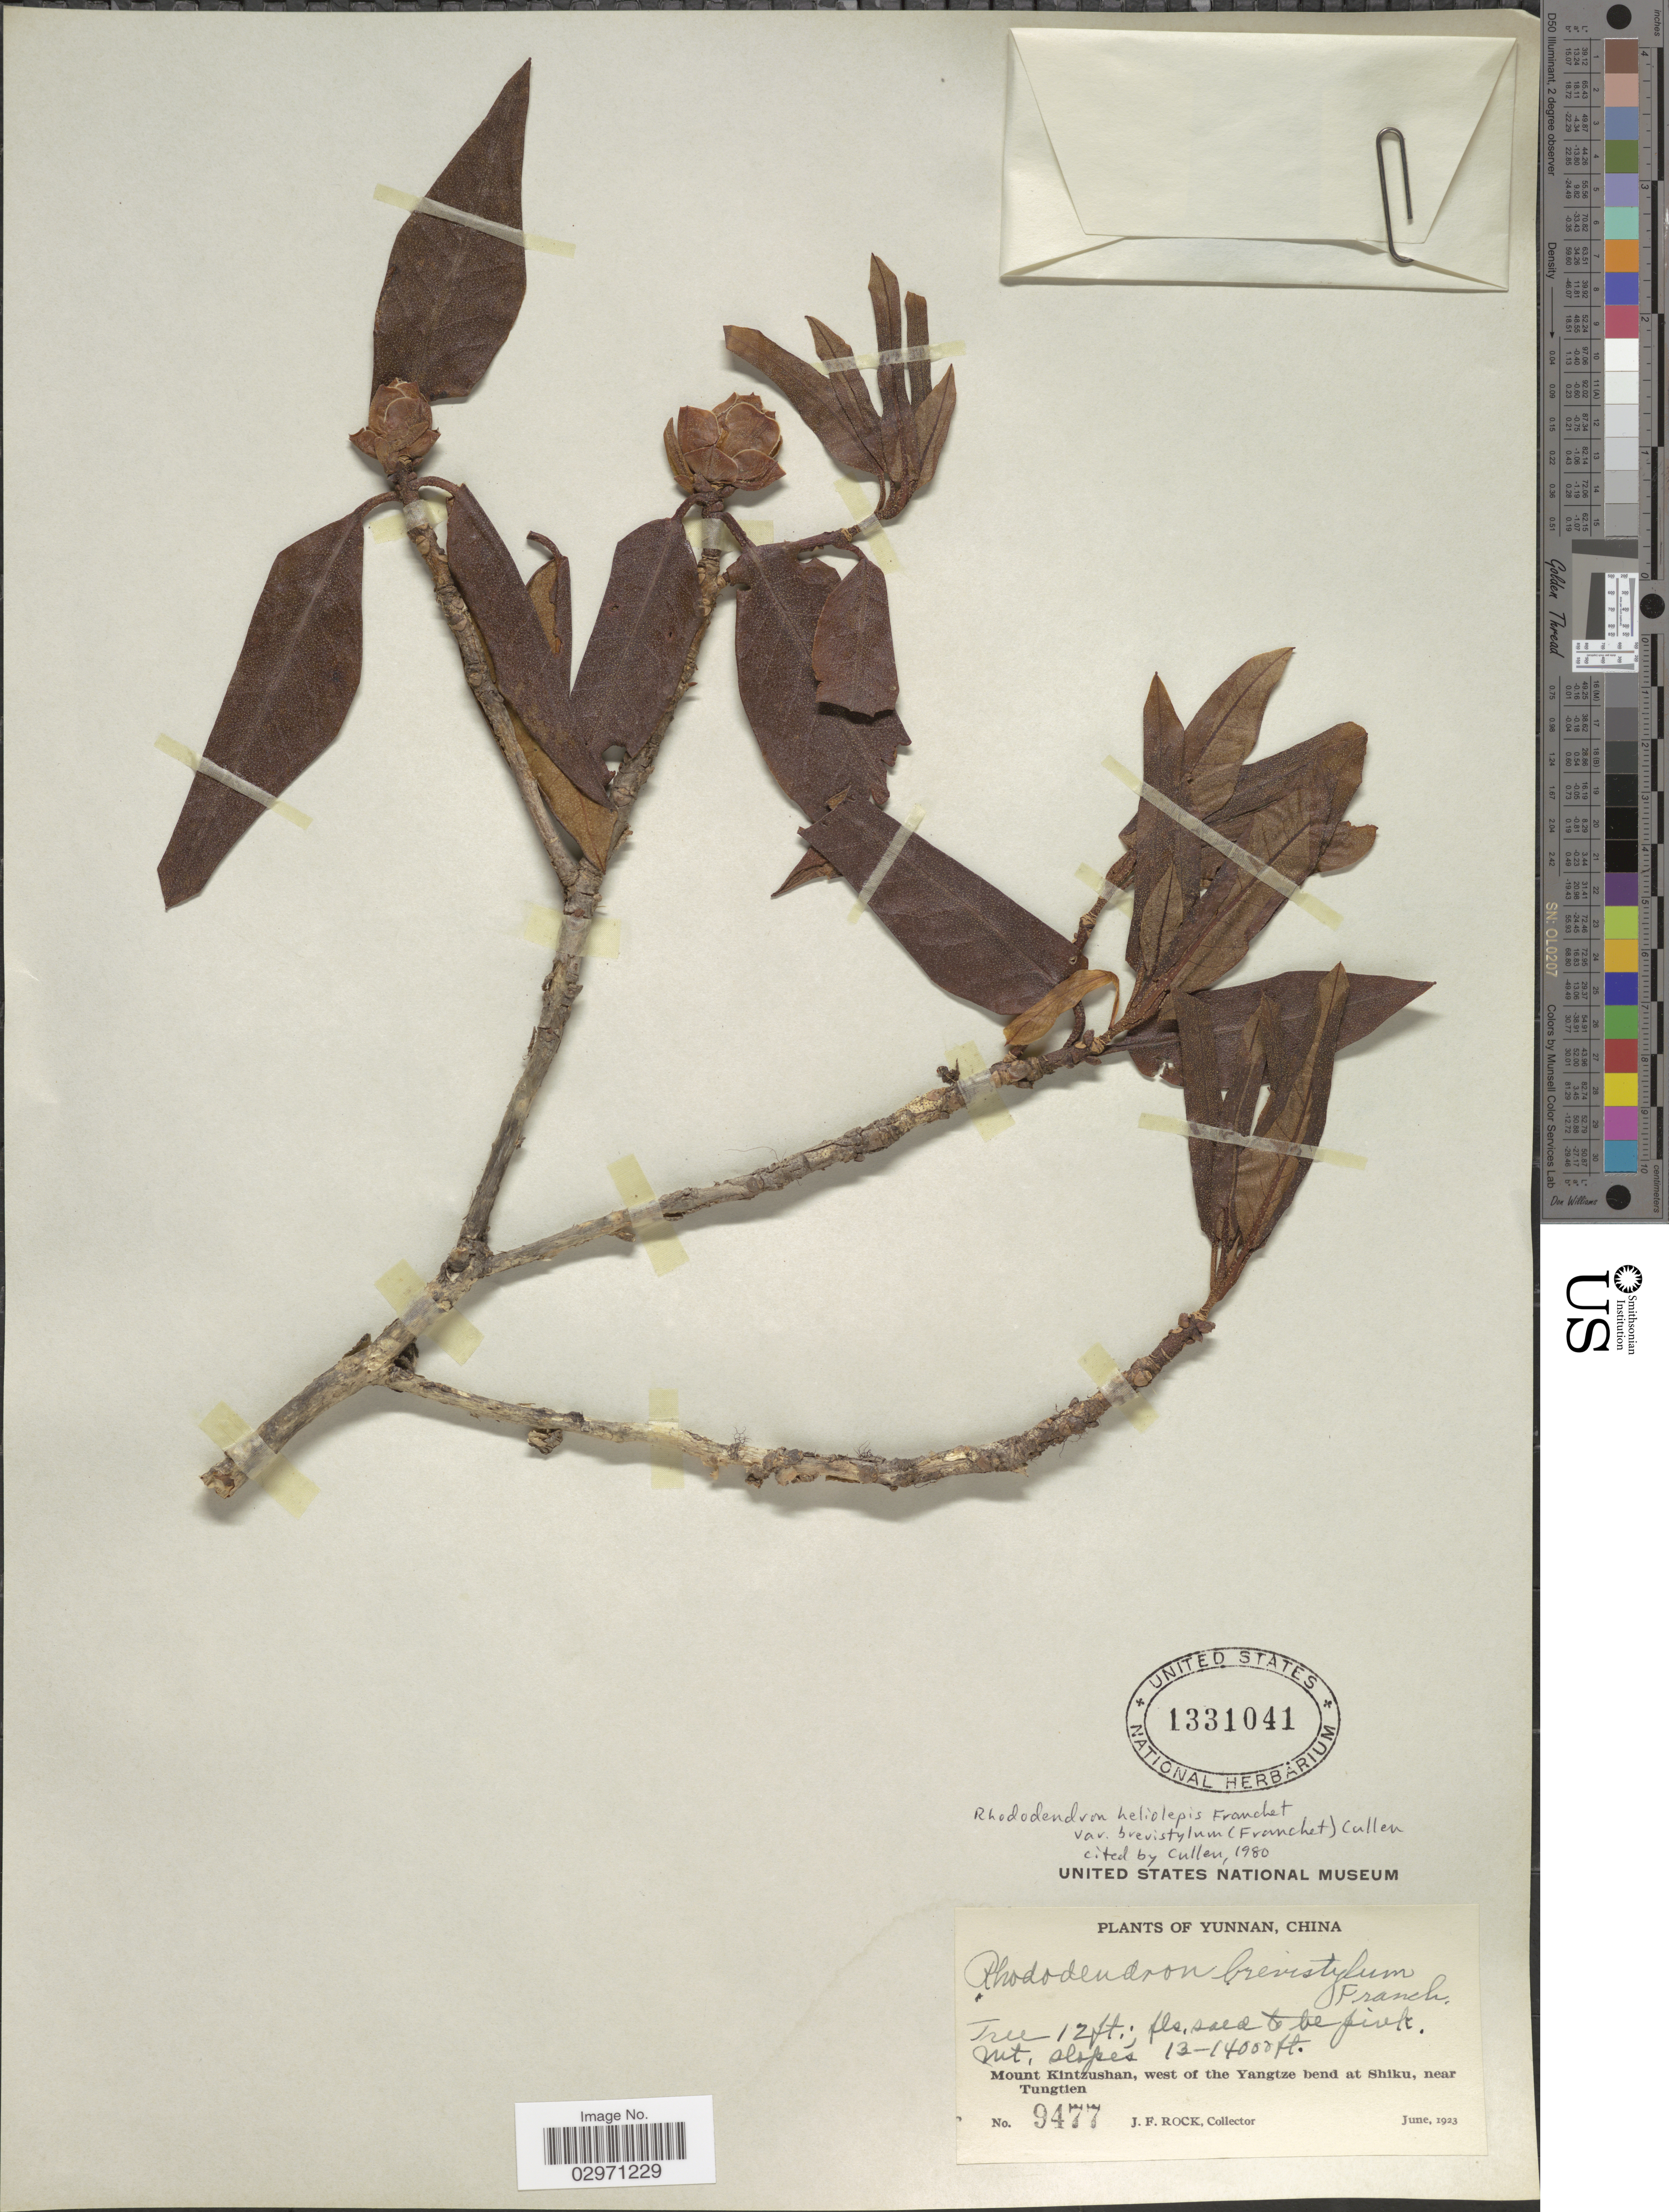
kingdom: Plantae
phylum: Tracheophyta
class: Magnoliopsida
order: Ericales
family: Ericaceae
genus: Rhododendron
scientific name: Rhododendron heliolepis var. brevistylum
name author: (Franch.) Cullen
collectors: J. Rock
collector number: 9477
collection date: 1923-06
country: China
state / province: Yunnan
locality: Mt. slopes. Mount Kintzushan, west of the Yangtze bend at Shiku, near Tungtien.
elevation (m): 3962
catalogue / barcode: US 1331041